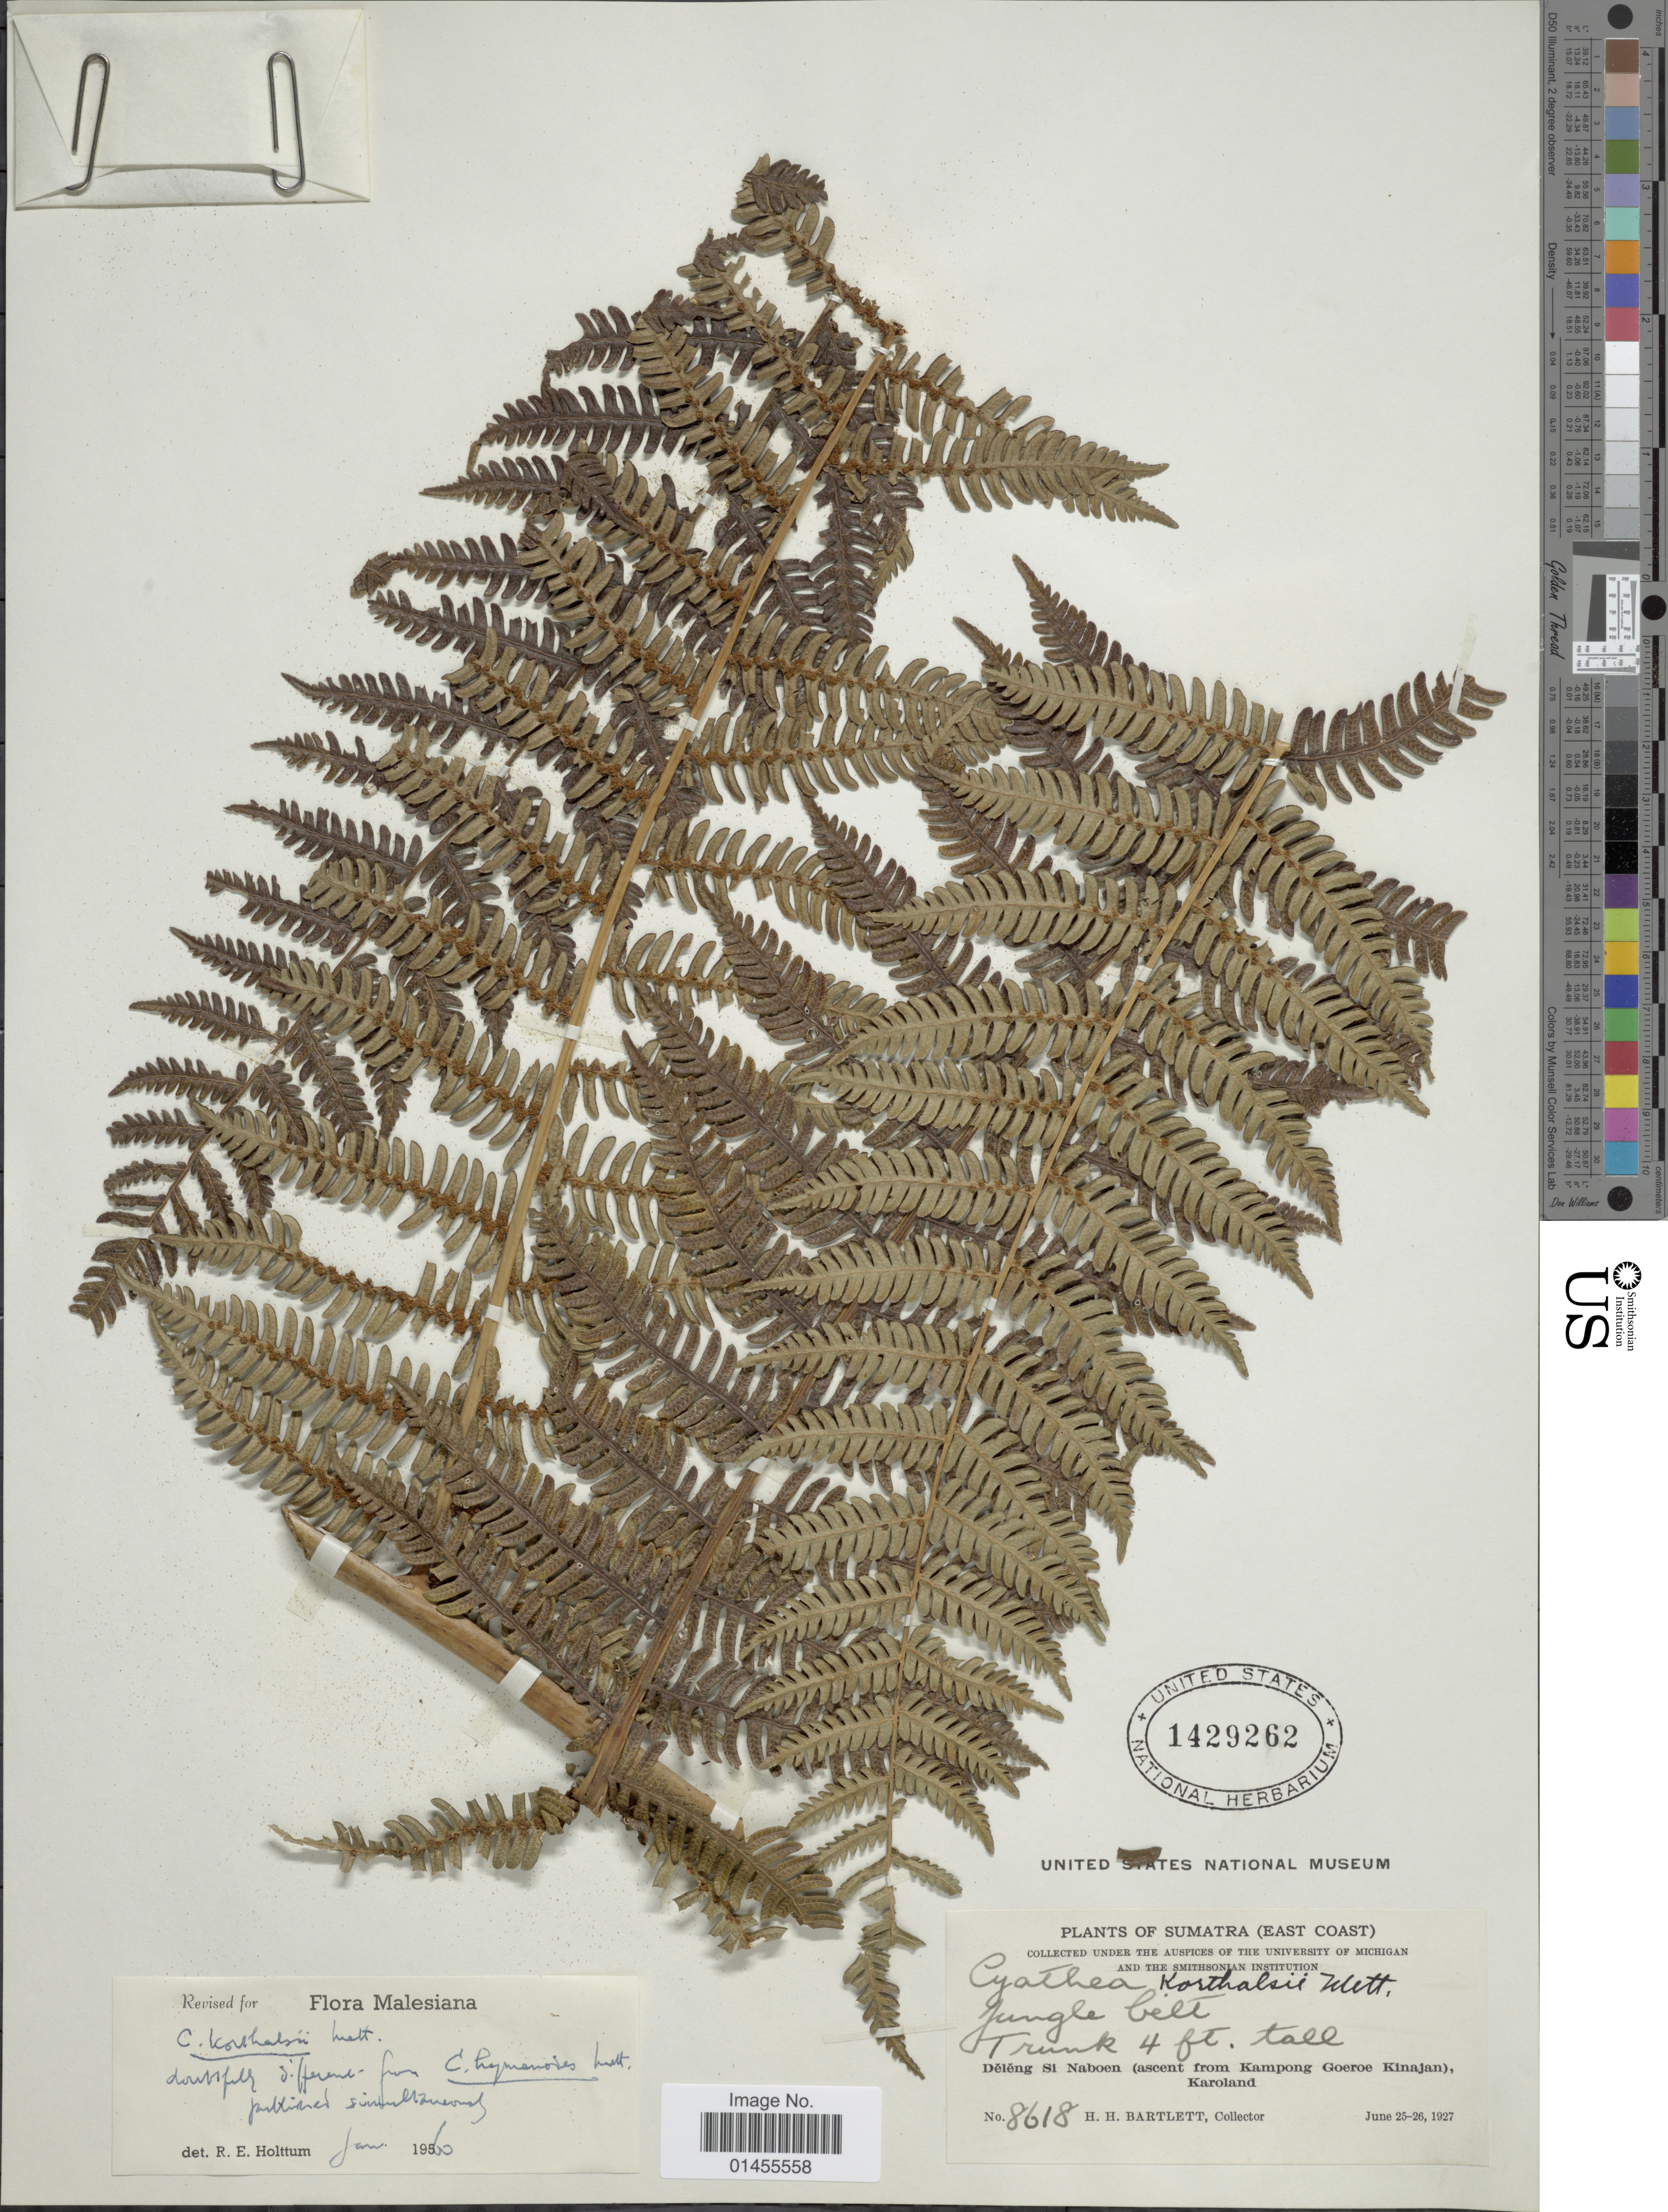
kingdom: Plantae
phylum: Tracheophyta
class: Polypodiopsida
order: Cyatheales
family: Cyatheaceae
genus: Alsophila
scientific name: Alsophila hymenodes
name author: (Mett.) R.M. Tryon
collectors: H. H. Bartlett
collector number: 8618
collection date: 1927-06-25/1927-06-26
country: Indonesia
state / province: Sumatra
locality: Sumatra (East Coast). Deleng Si Naboen (ascent from Kampong Goeroe Kinajan), Karoland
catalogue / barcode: US 1429262